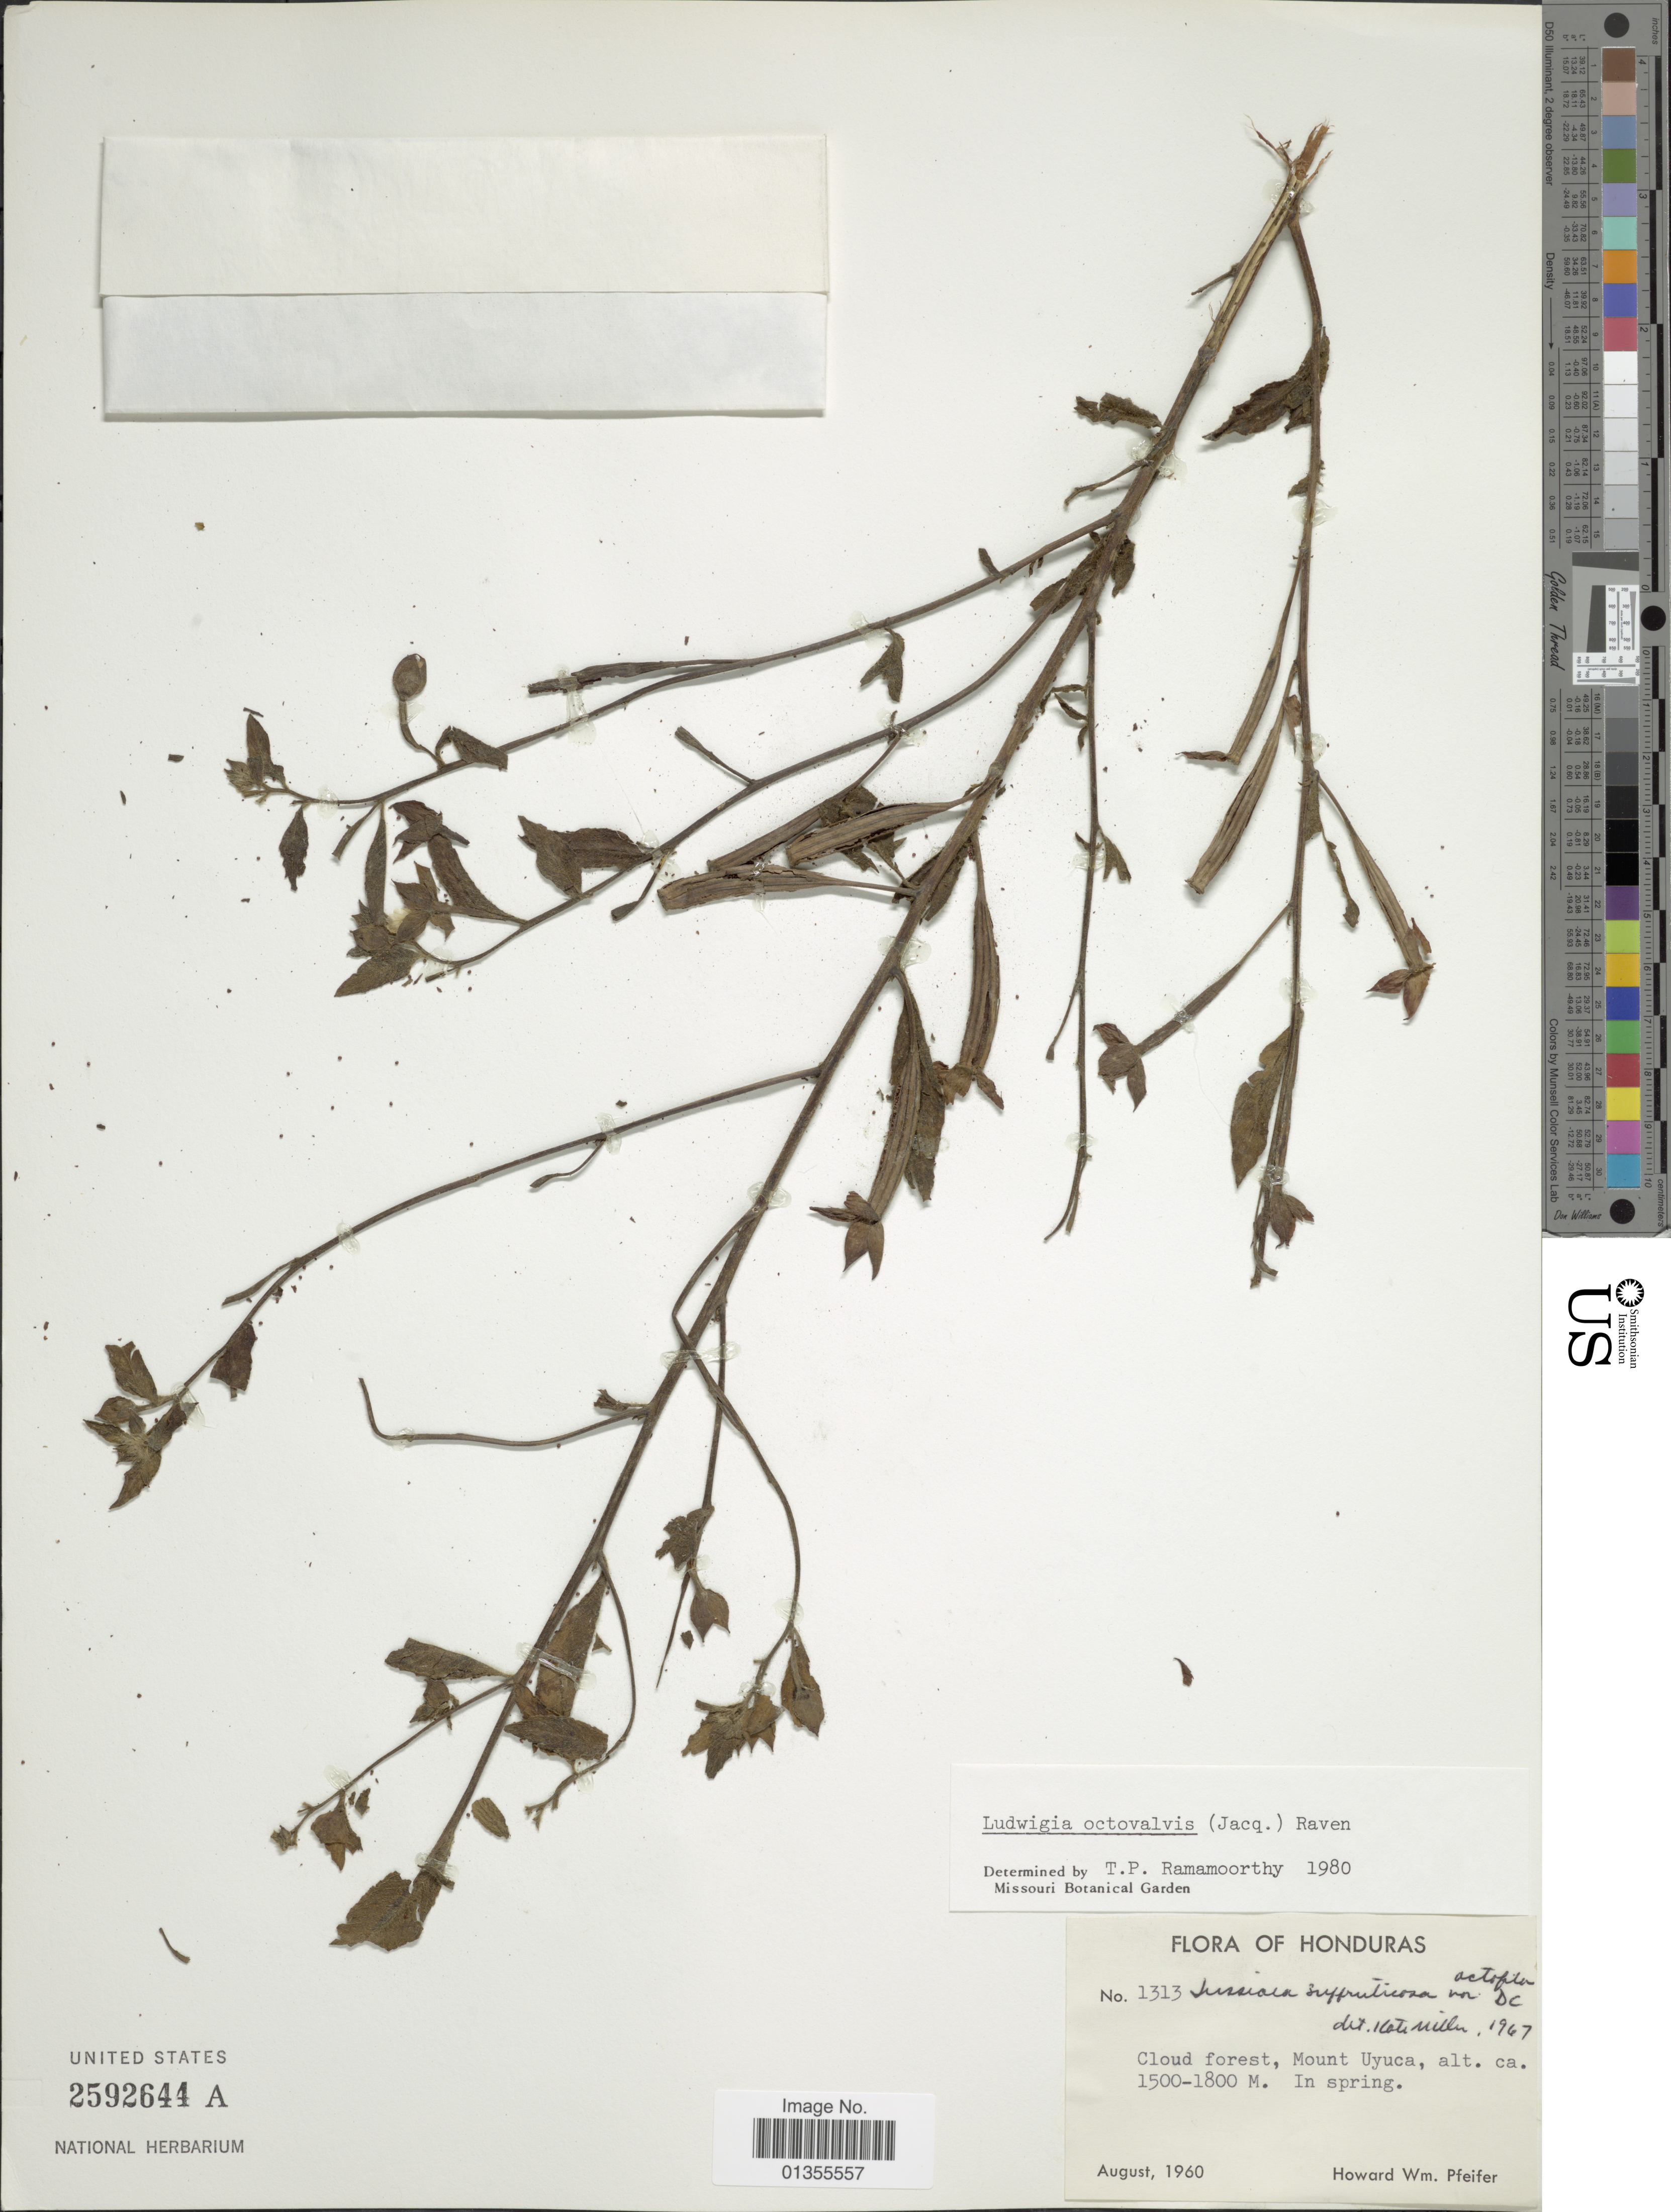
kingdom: Plantae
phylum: Tracheophyta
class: Magnoliopsida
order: Myrtales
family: Onagraceae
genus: Ludwigia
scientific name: Ludwigia octovalvis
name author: (Jacq.) P.H. Raven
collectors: H. W. Pfeifer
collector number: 1313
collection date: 1960-08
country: Honduras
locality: Mount Uyuca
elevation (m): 1500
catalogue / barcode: US 2592644A